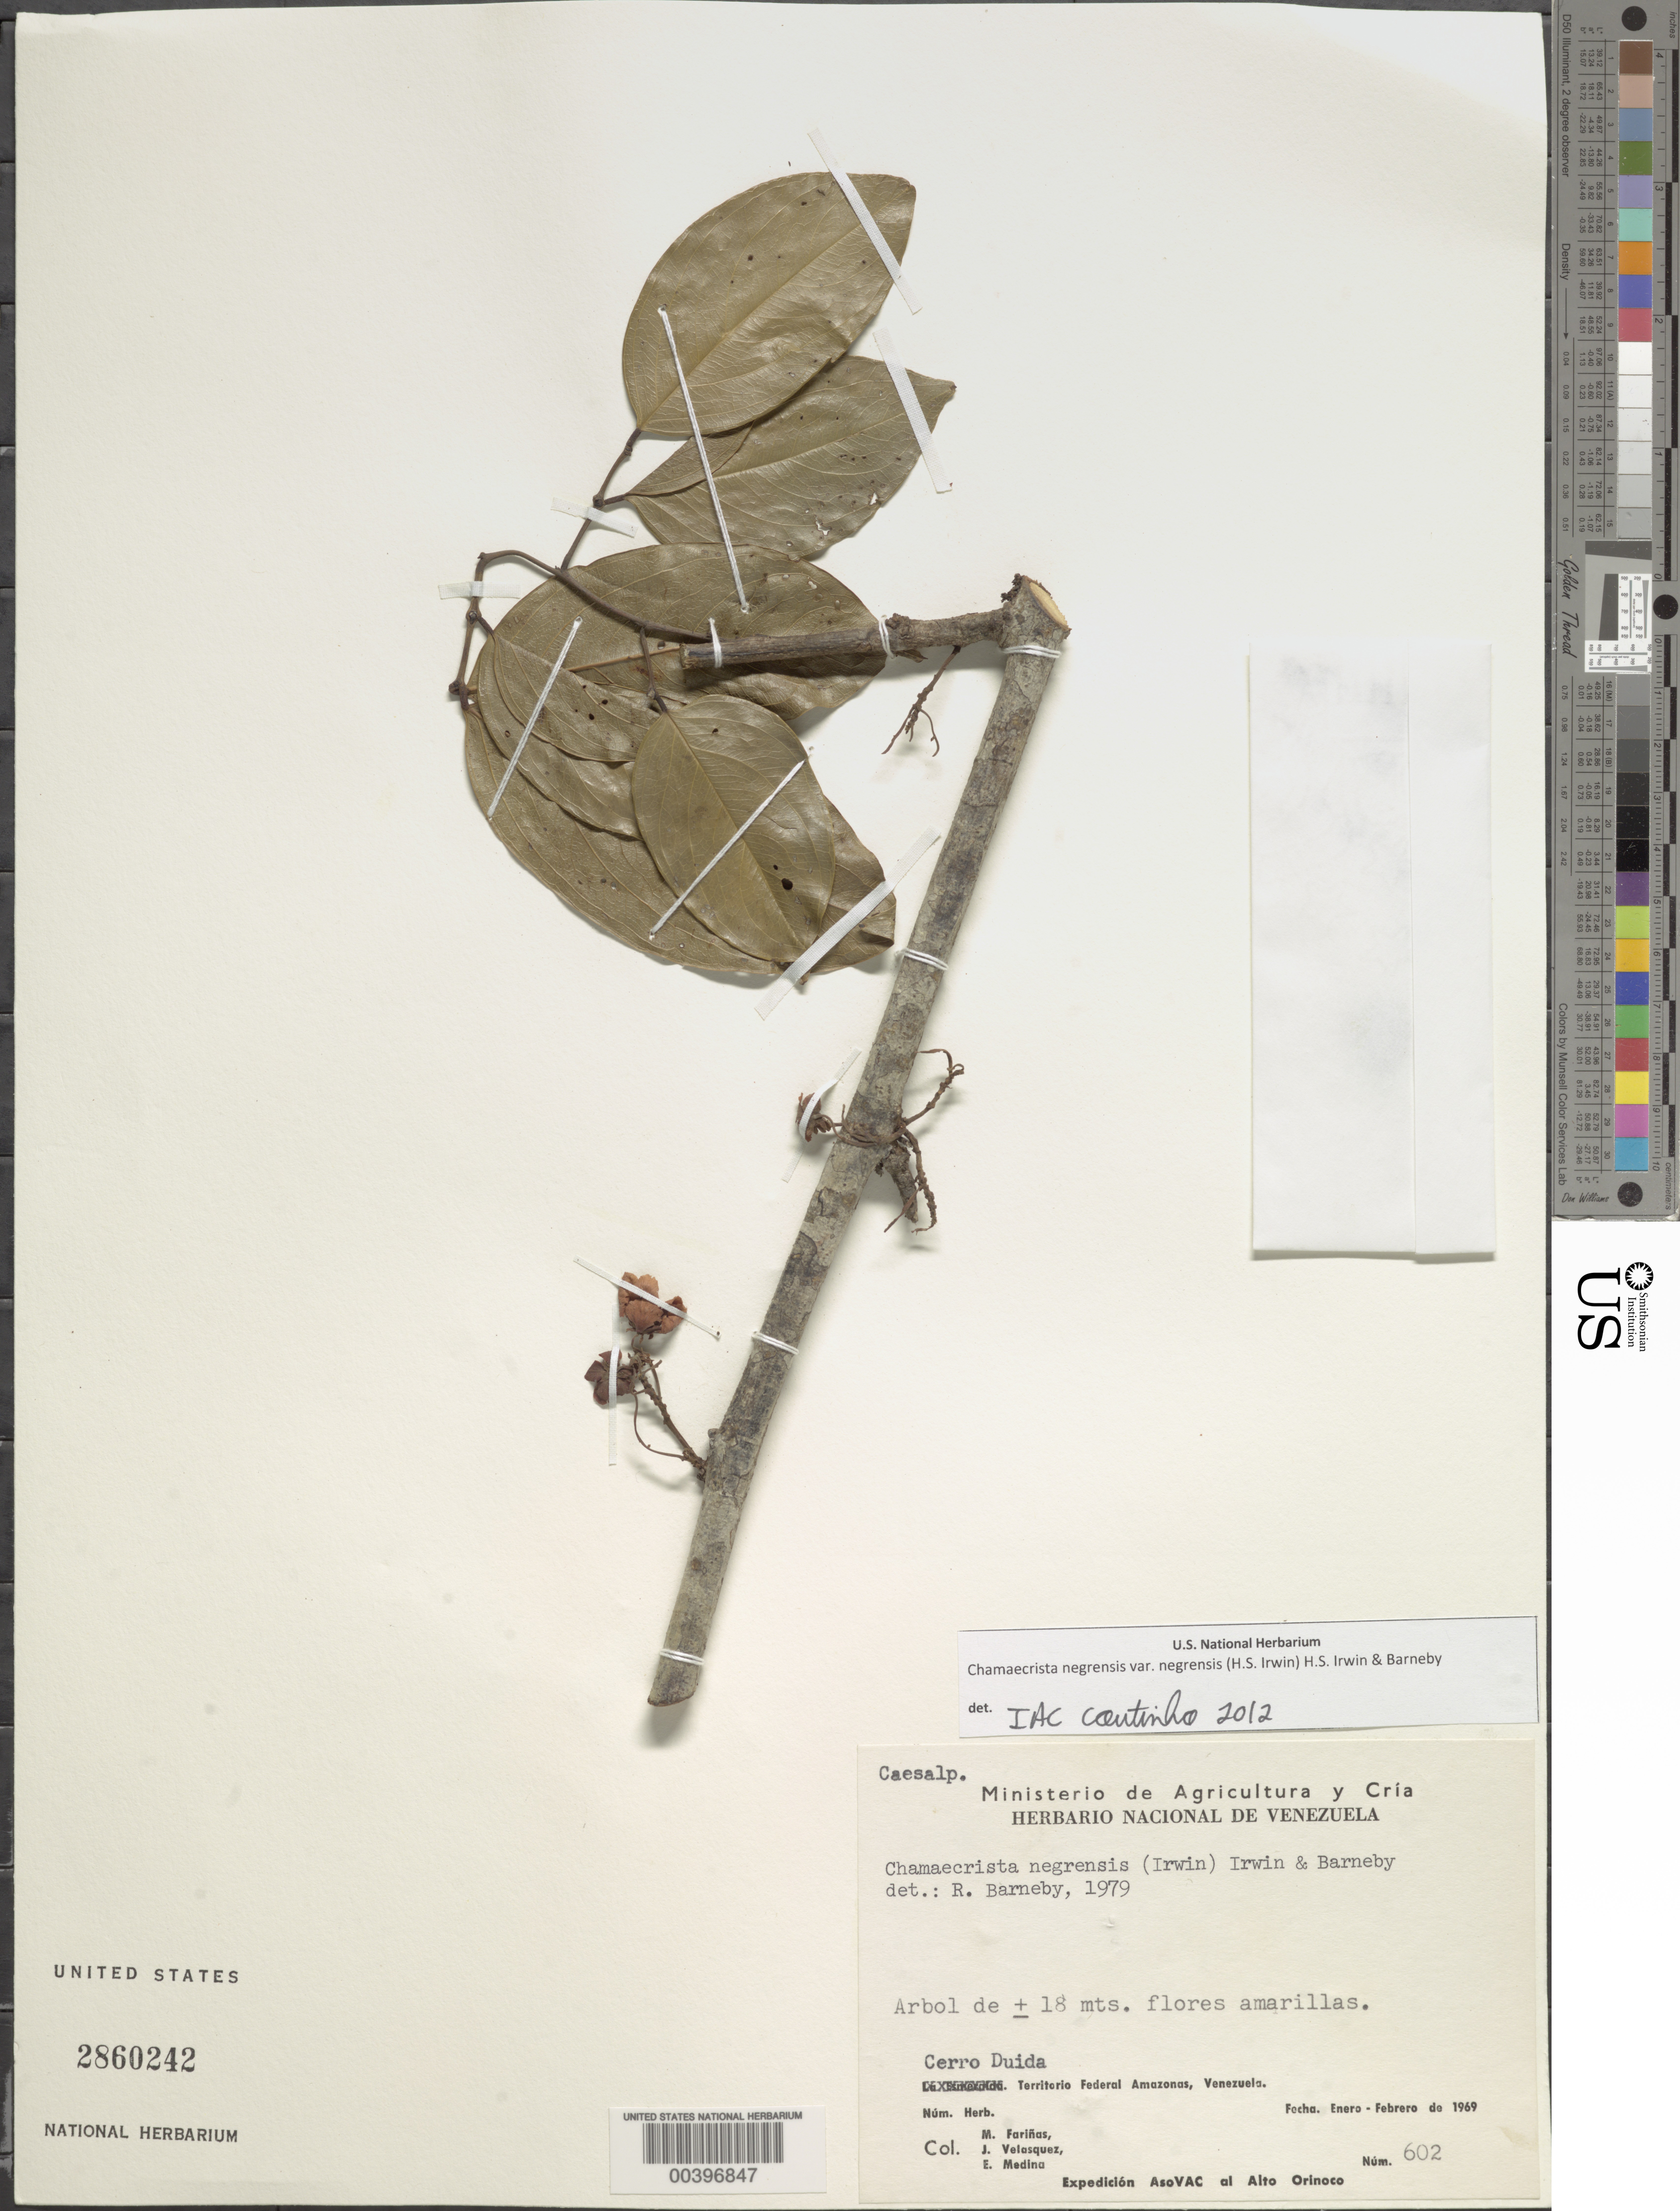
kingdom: Plantae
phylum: Tracheophyta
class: Magnoliopsida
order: Fabales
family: Fabaceae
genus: Chamaecrista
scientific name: Chamaecrista negrensis var. negrensis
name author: (H.S. Irwin) H.S. Irwin & Barneby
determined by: Coutinho, I. A. C.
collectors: M. Fariñas, J. Velasquez & E. Medina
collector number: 602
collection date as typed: Jan 1969 to -- Feb 1969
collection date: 1969-01/1969-02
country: Venezuela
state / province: Amazonas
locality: Cerro Duida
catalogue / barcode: US 2860242